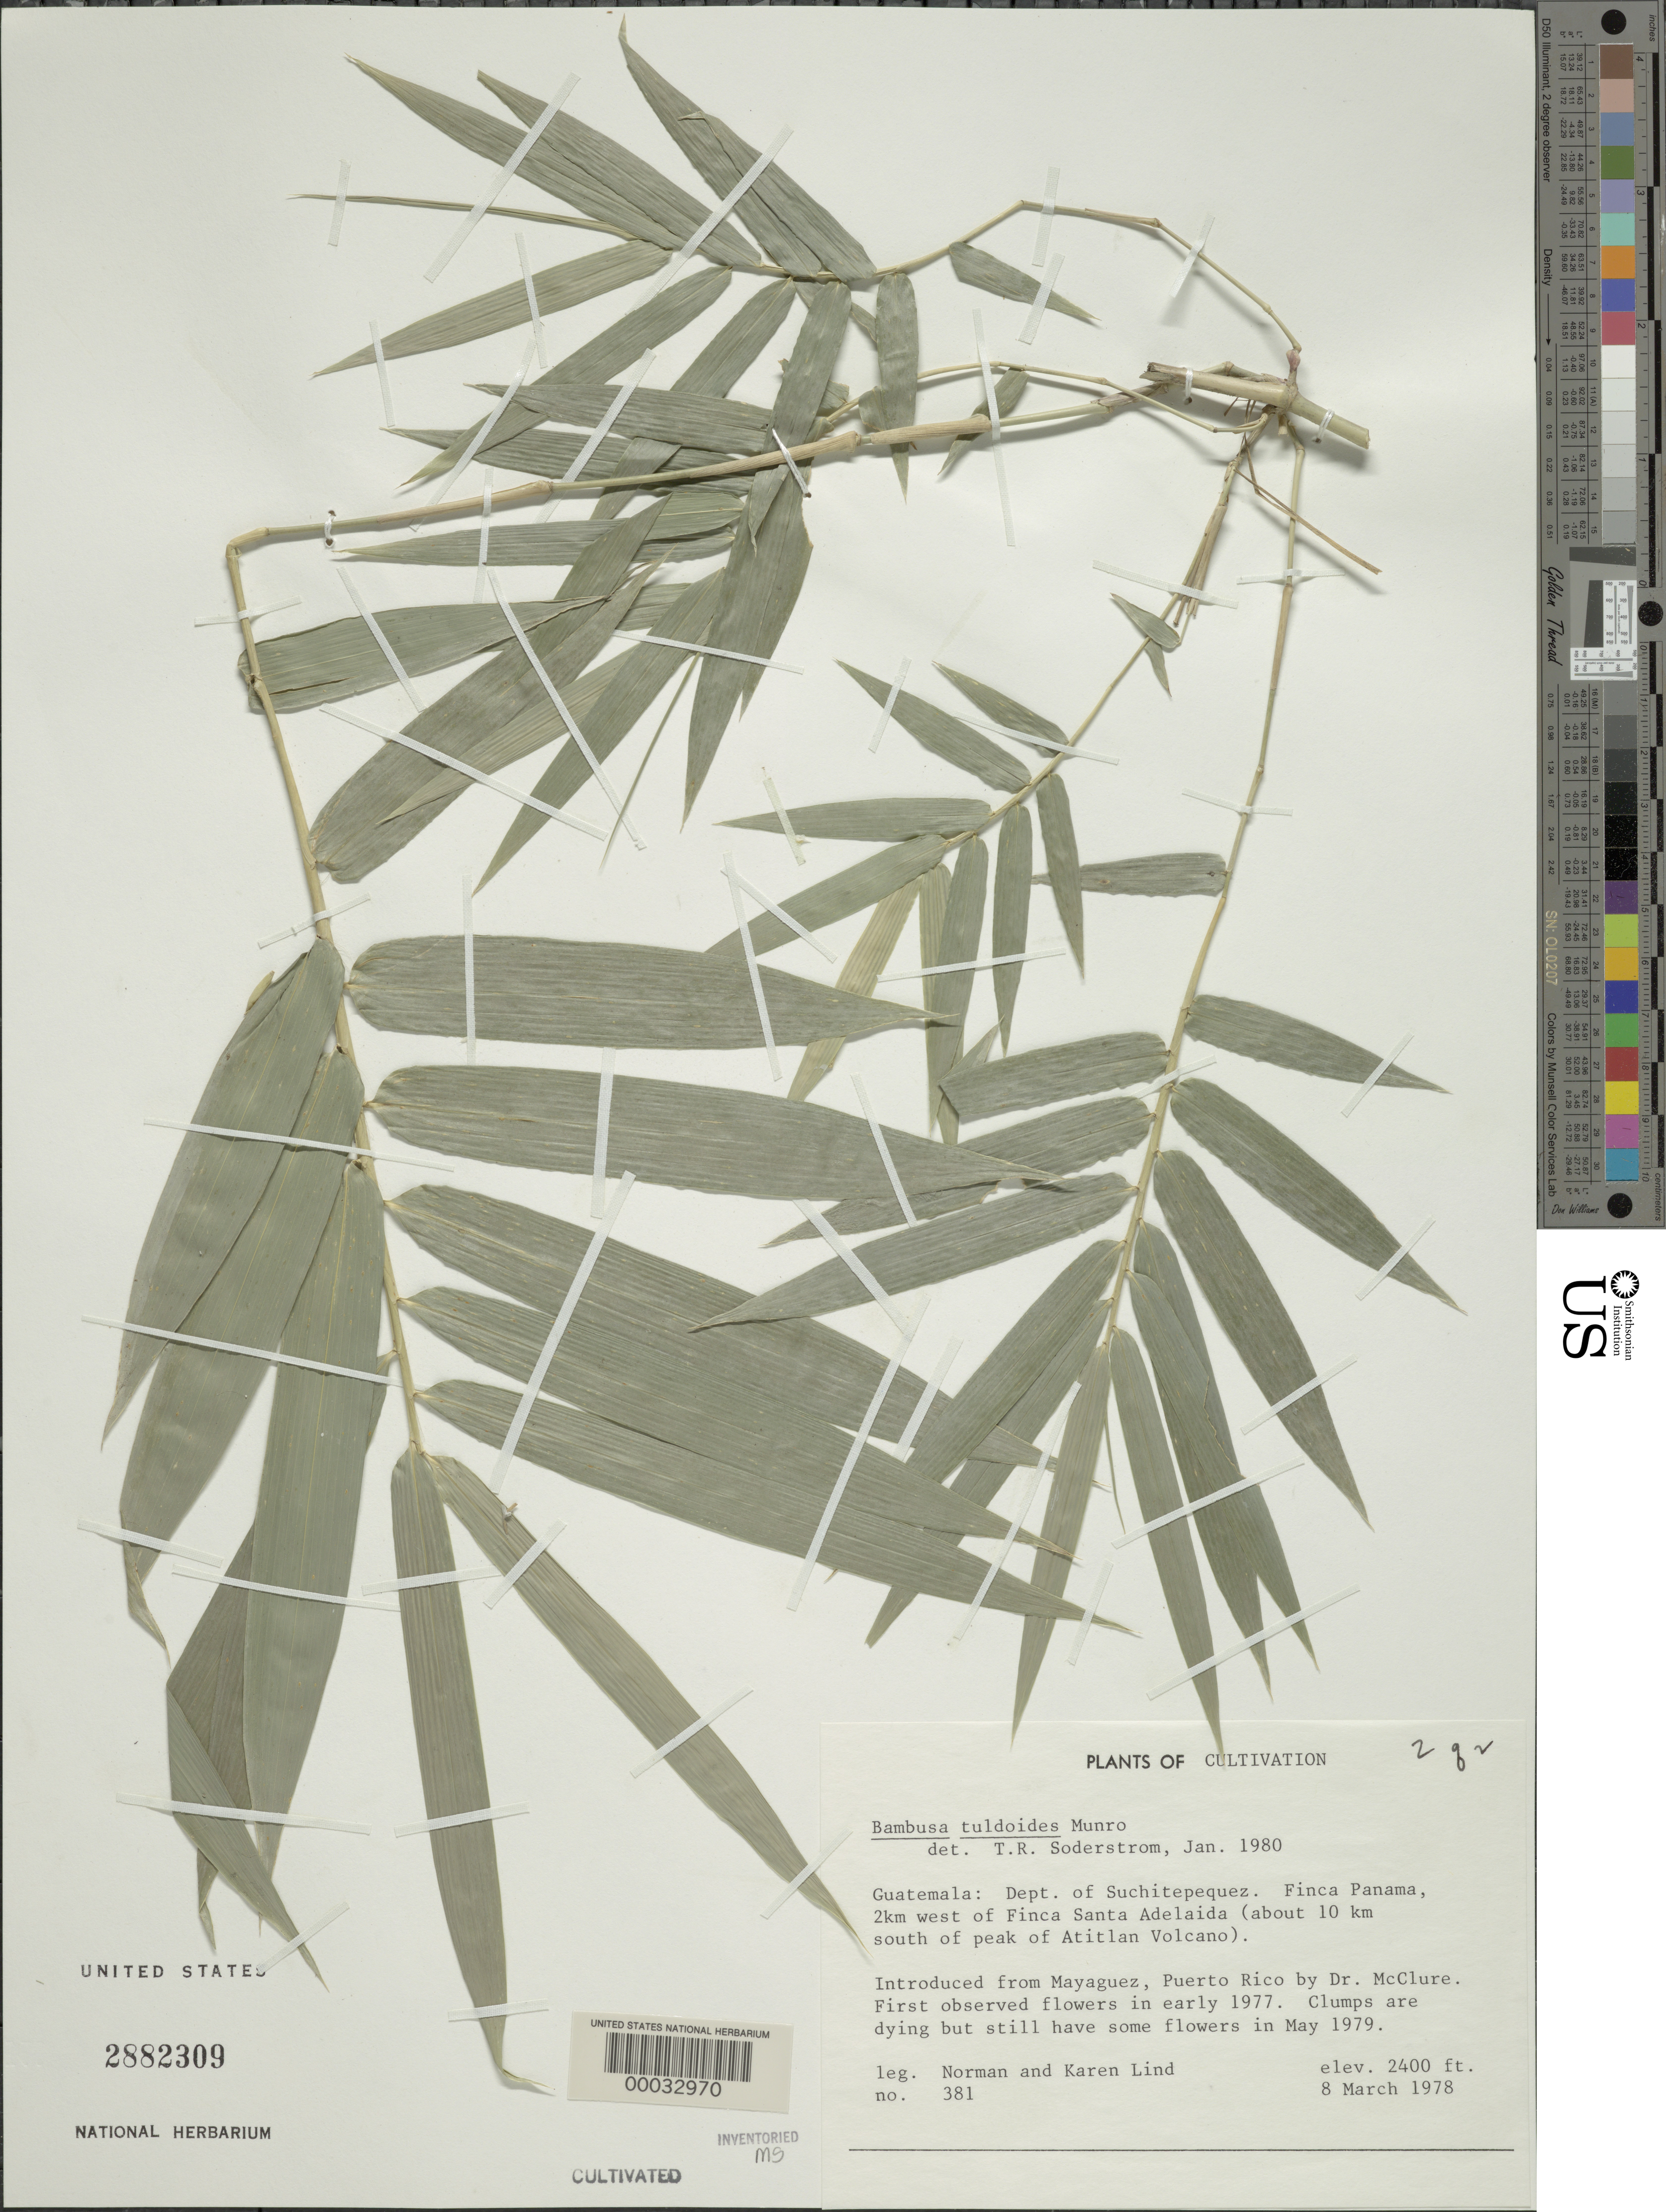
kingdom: Plantae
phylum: Tracheophyta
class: Liliopsida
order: Poales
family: Poaceae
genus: Bambusa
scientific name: Bambusa tuldoides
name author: Munro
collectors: N. Lind & K. Lind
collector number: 381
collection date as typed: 08 Mar 1978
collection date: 1978-03-08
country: Guatemala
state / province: Suchitepéquez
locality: Finca Panama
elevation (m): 732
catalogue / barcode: US 2882309